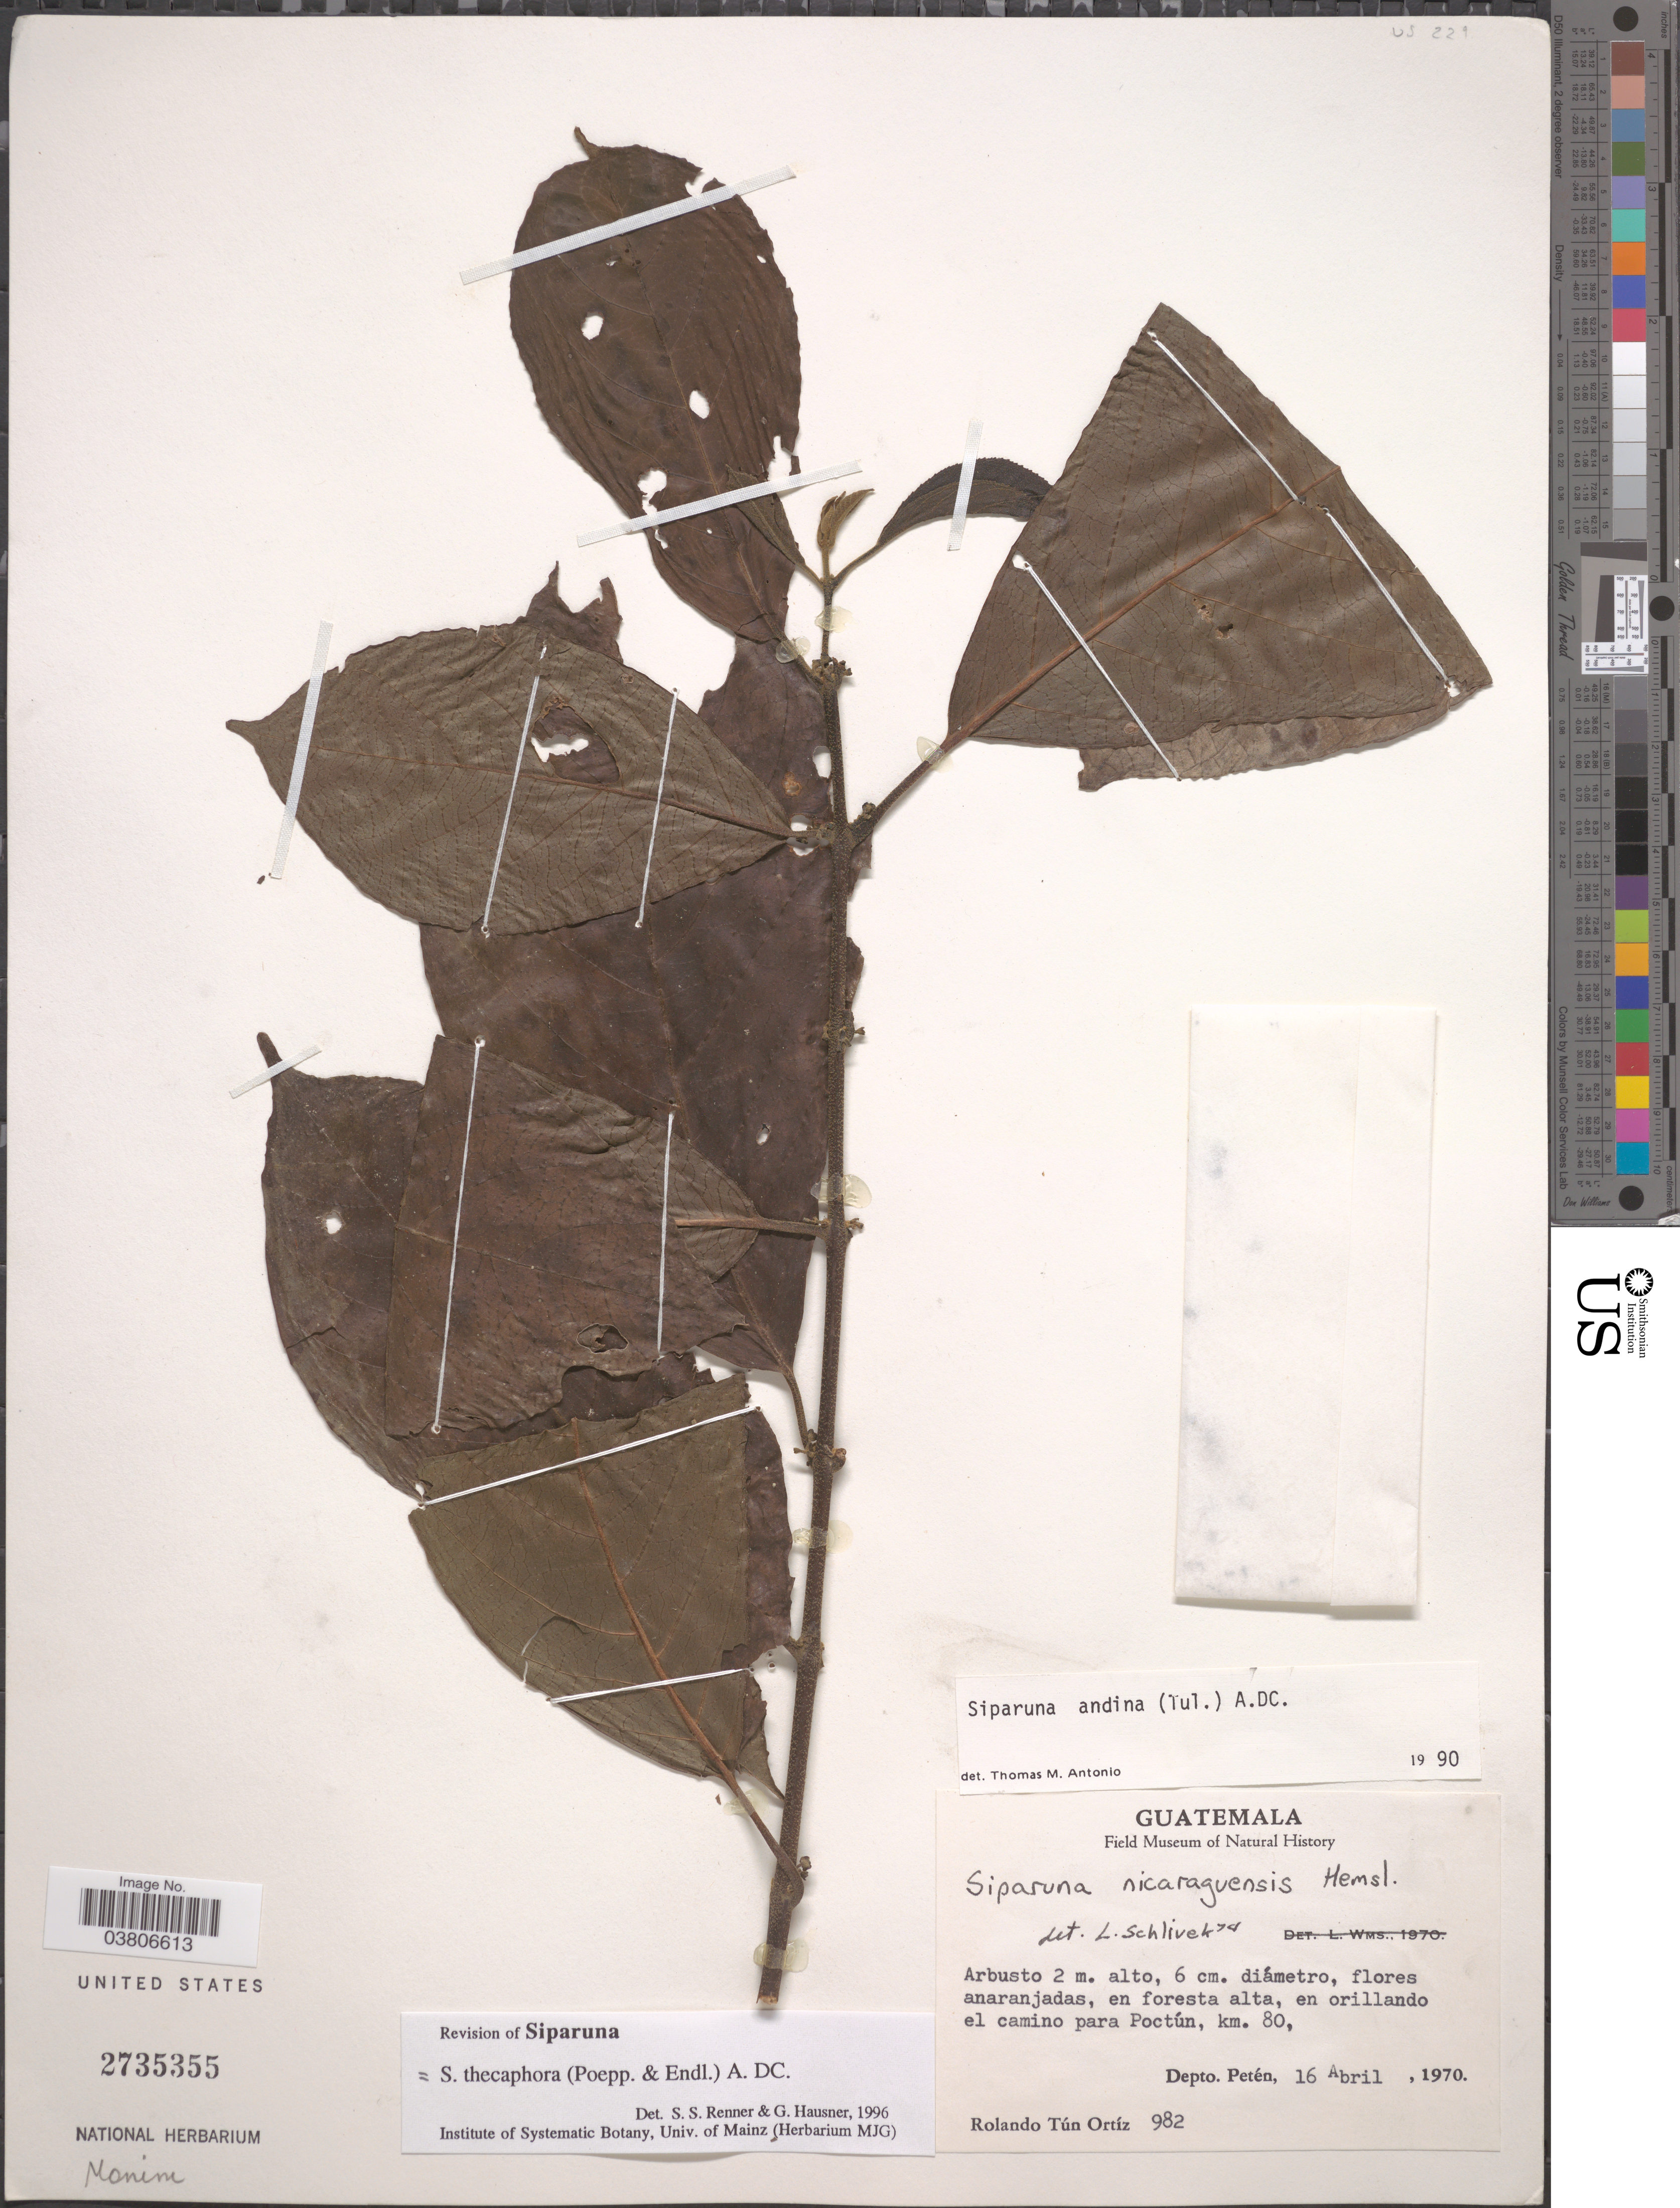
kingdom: Plantae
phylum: Tracheophyta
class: Magnoliopsida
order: Laurales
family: Siparunaceae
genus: Siparuna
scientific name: Siparuna thecaphora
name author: (Poepp. & Endl.) A. DC.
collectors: R. T. Ortíz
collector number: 982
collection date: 1970-04-16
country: Guatemala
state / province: El Peten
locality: En foresta alta, en orillando el camino para Poctún, km. 80, Depto. Petén.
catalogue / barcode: US 2735355